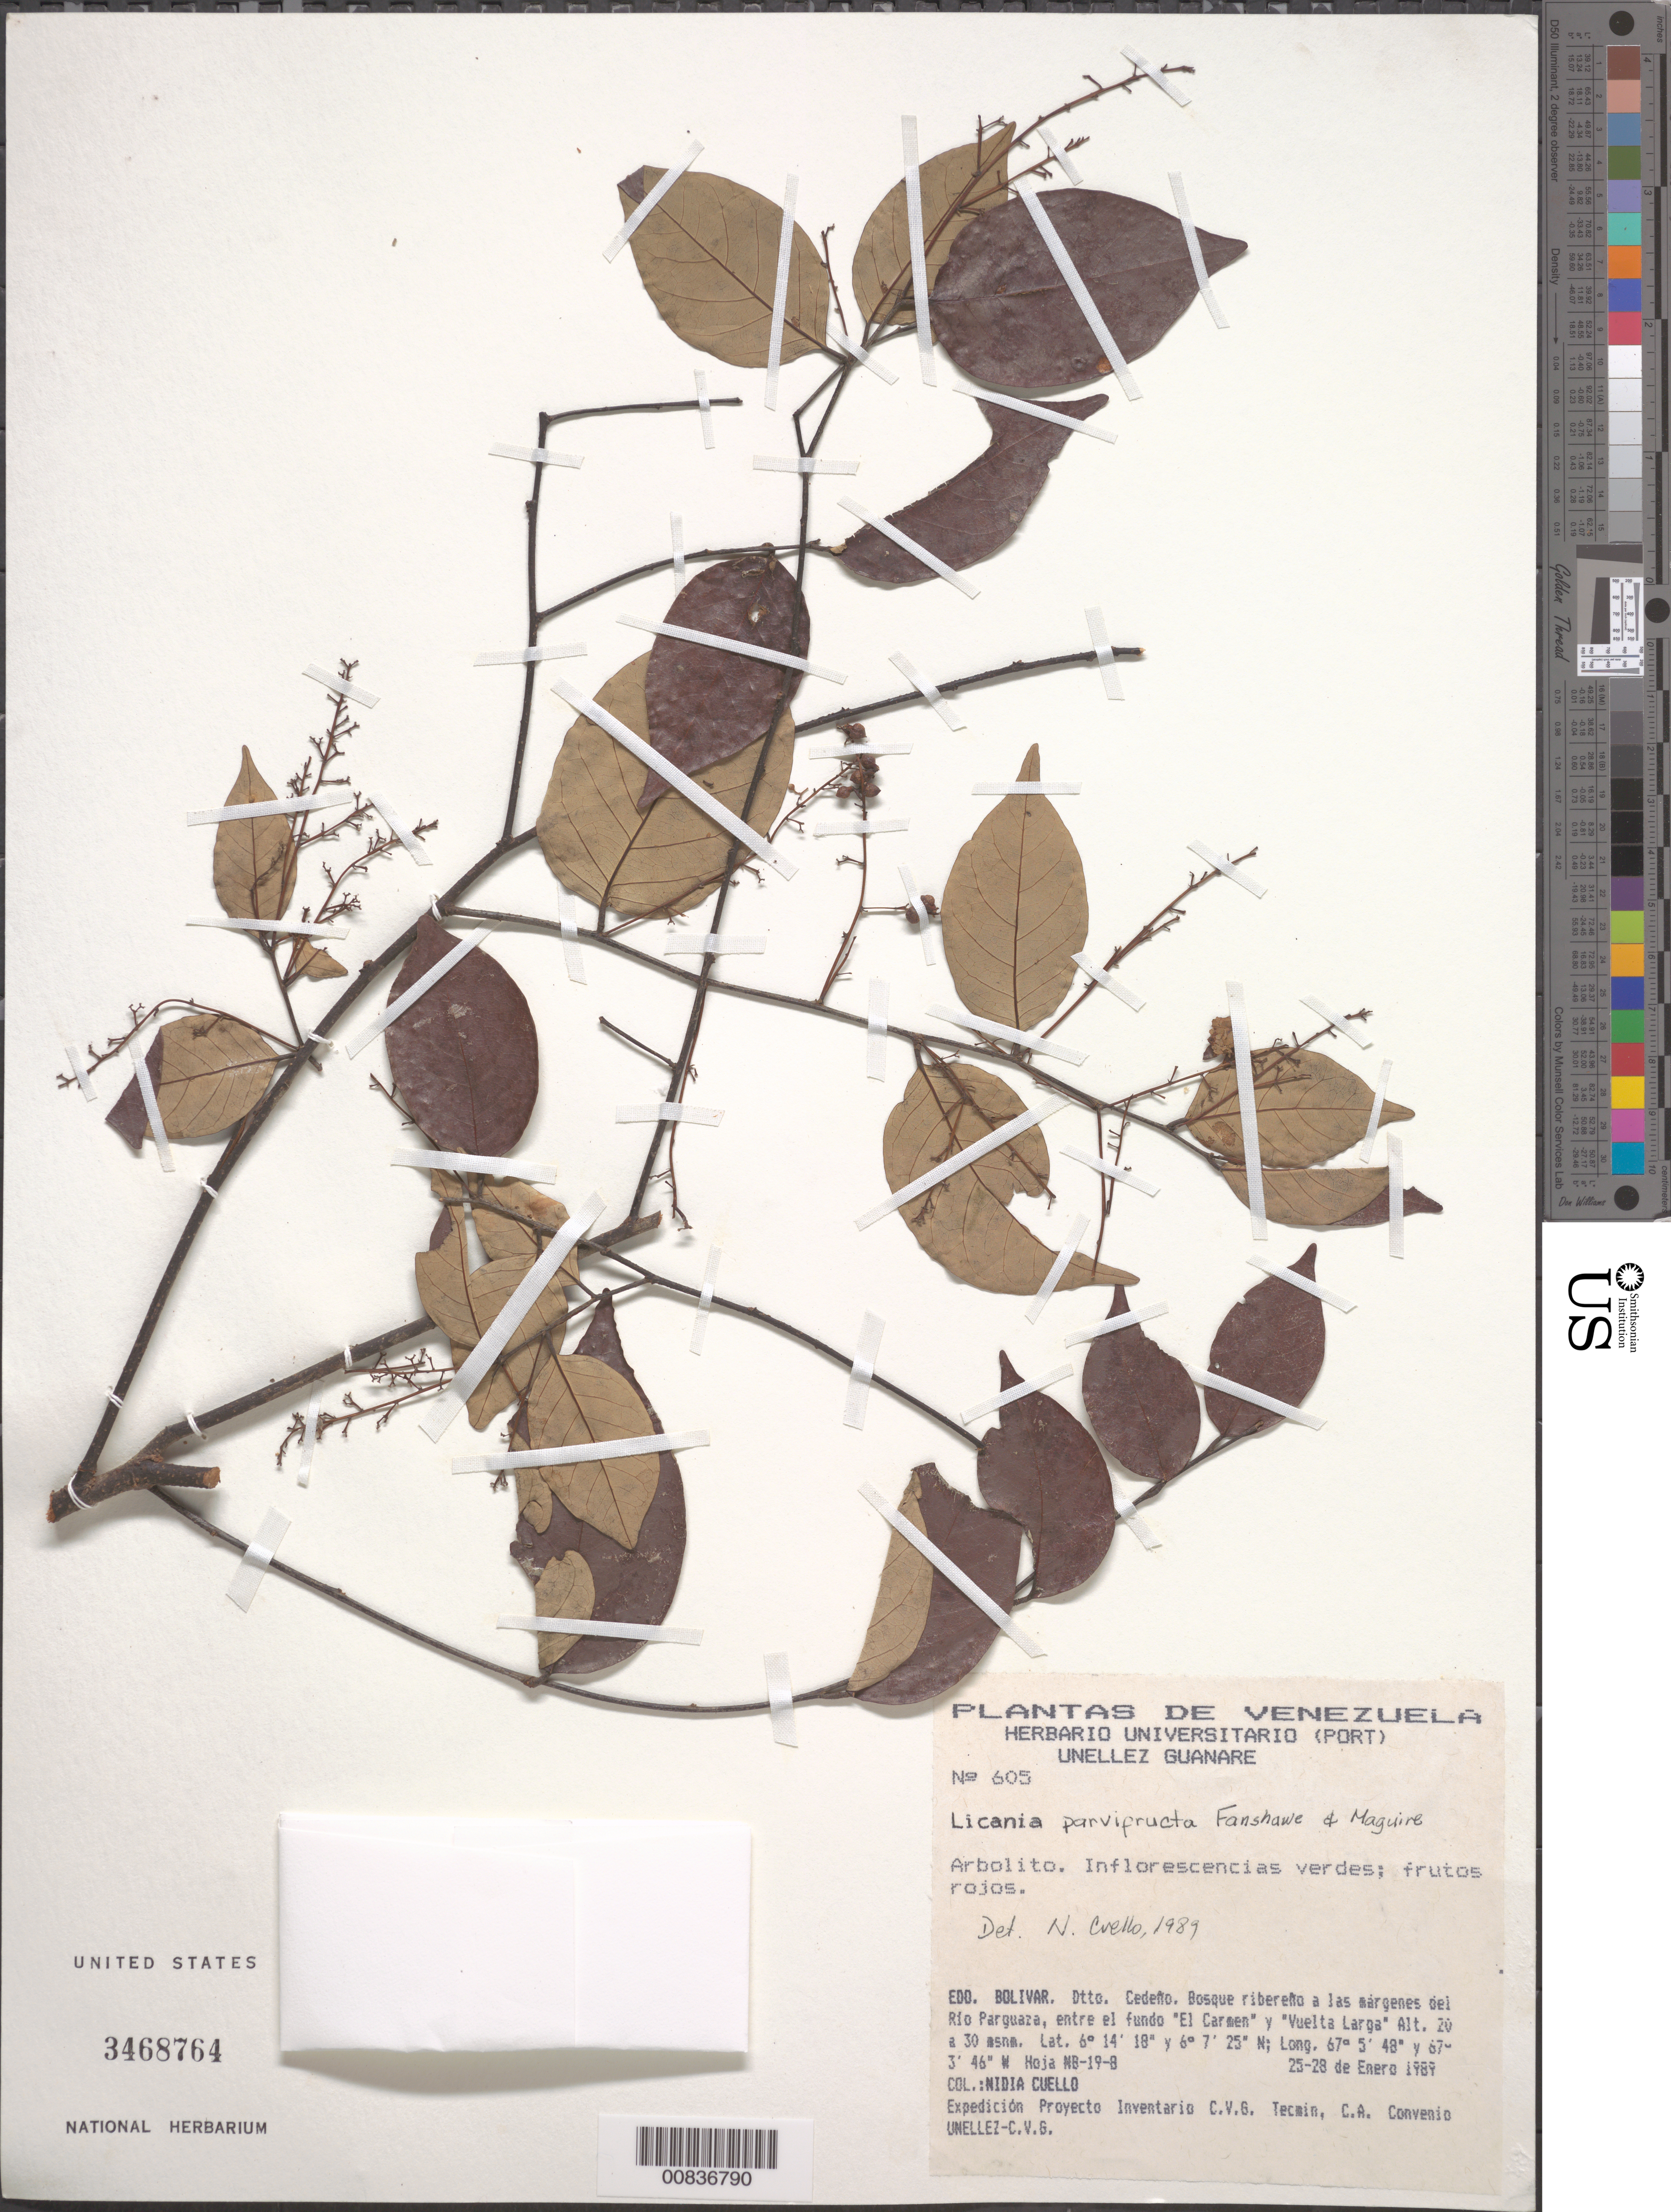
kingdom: Plantae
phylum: Tracheophyta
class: Magnoliopsida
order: Malpighiales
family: Chrysobalanaceae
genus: Licania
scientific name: Licania parvifructa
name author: Fanshawe & Maguire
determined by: Cuello, Nidia L.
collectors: N. L. Cuello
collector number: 605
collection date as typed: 25-Jan-89 to 28-Jan-89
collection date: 1989-01-25/1989-01-28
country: Venezuela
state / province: Bolívar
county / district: Cedeño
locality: Rio Parguaza, entre el fundo 'El Carmen' y 'Vuelta Larga'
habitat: Riverine forest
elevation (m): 20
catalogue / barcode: US 3468764